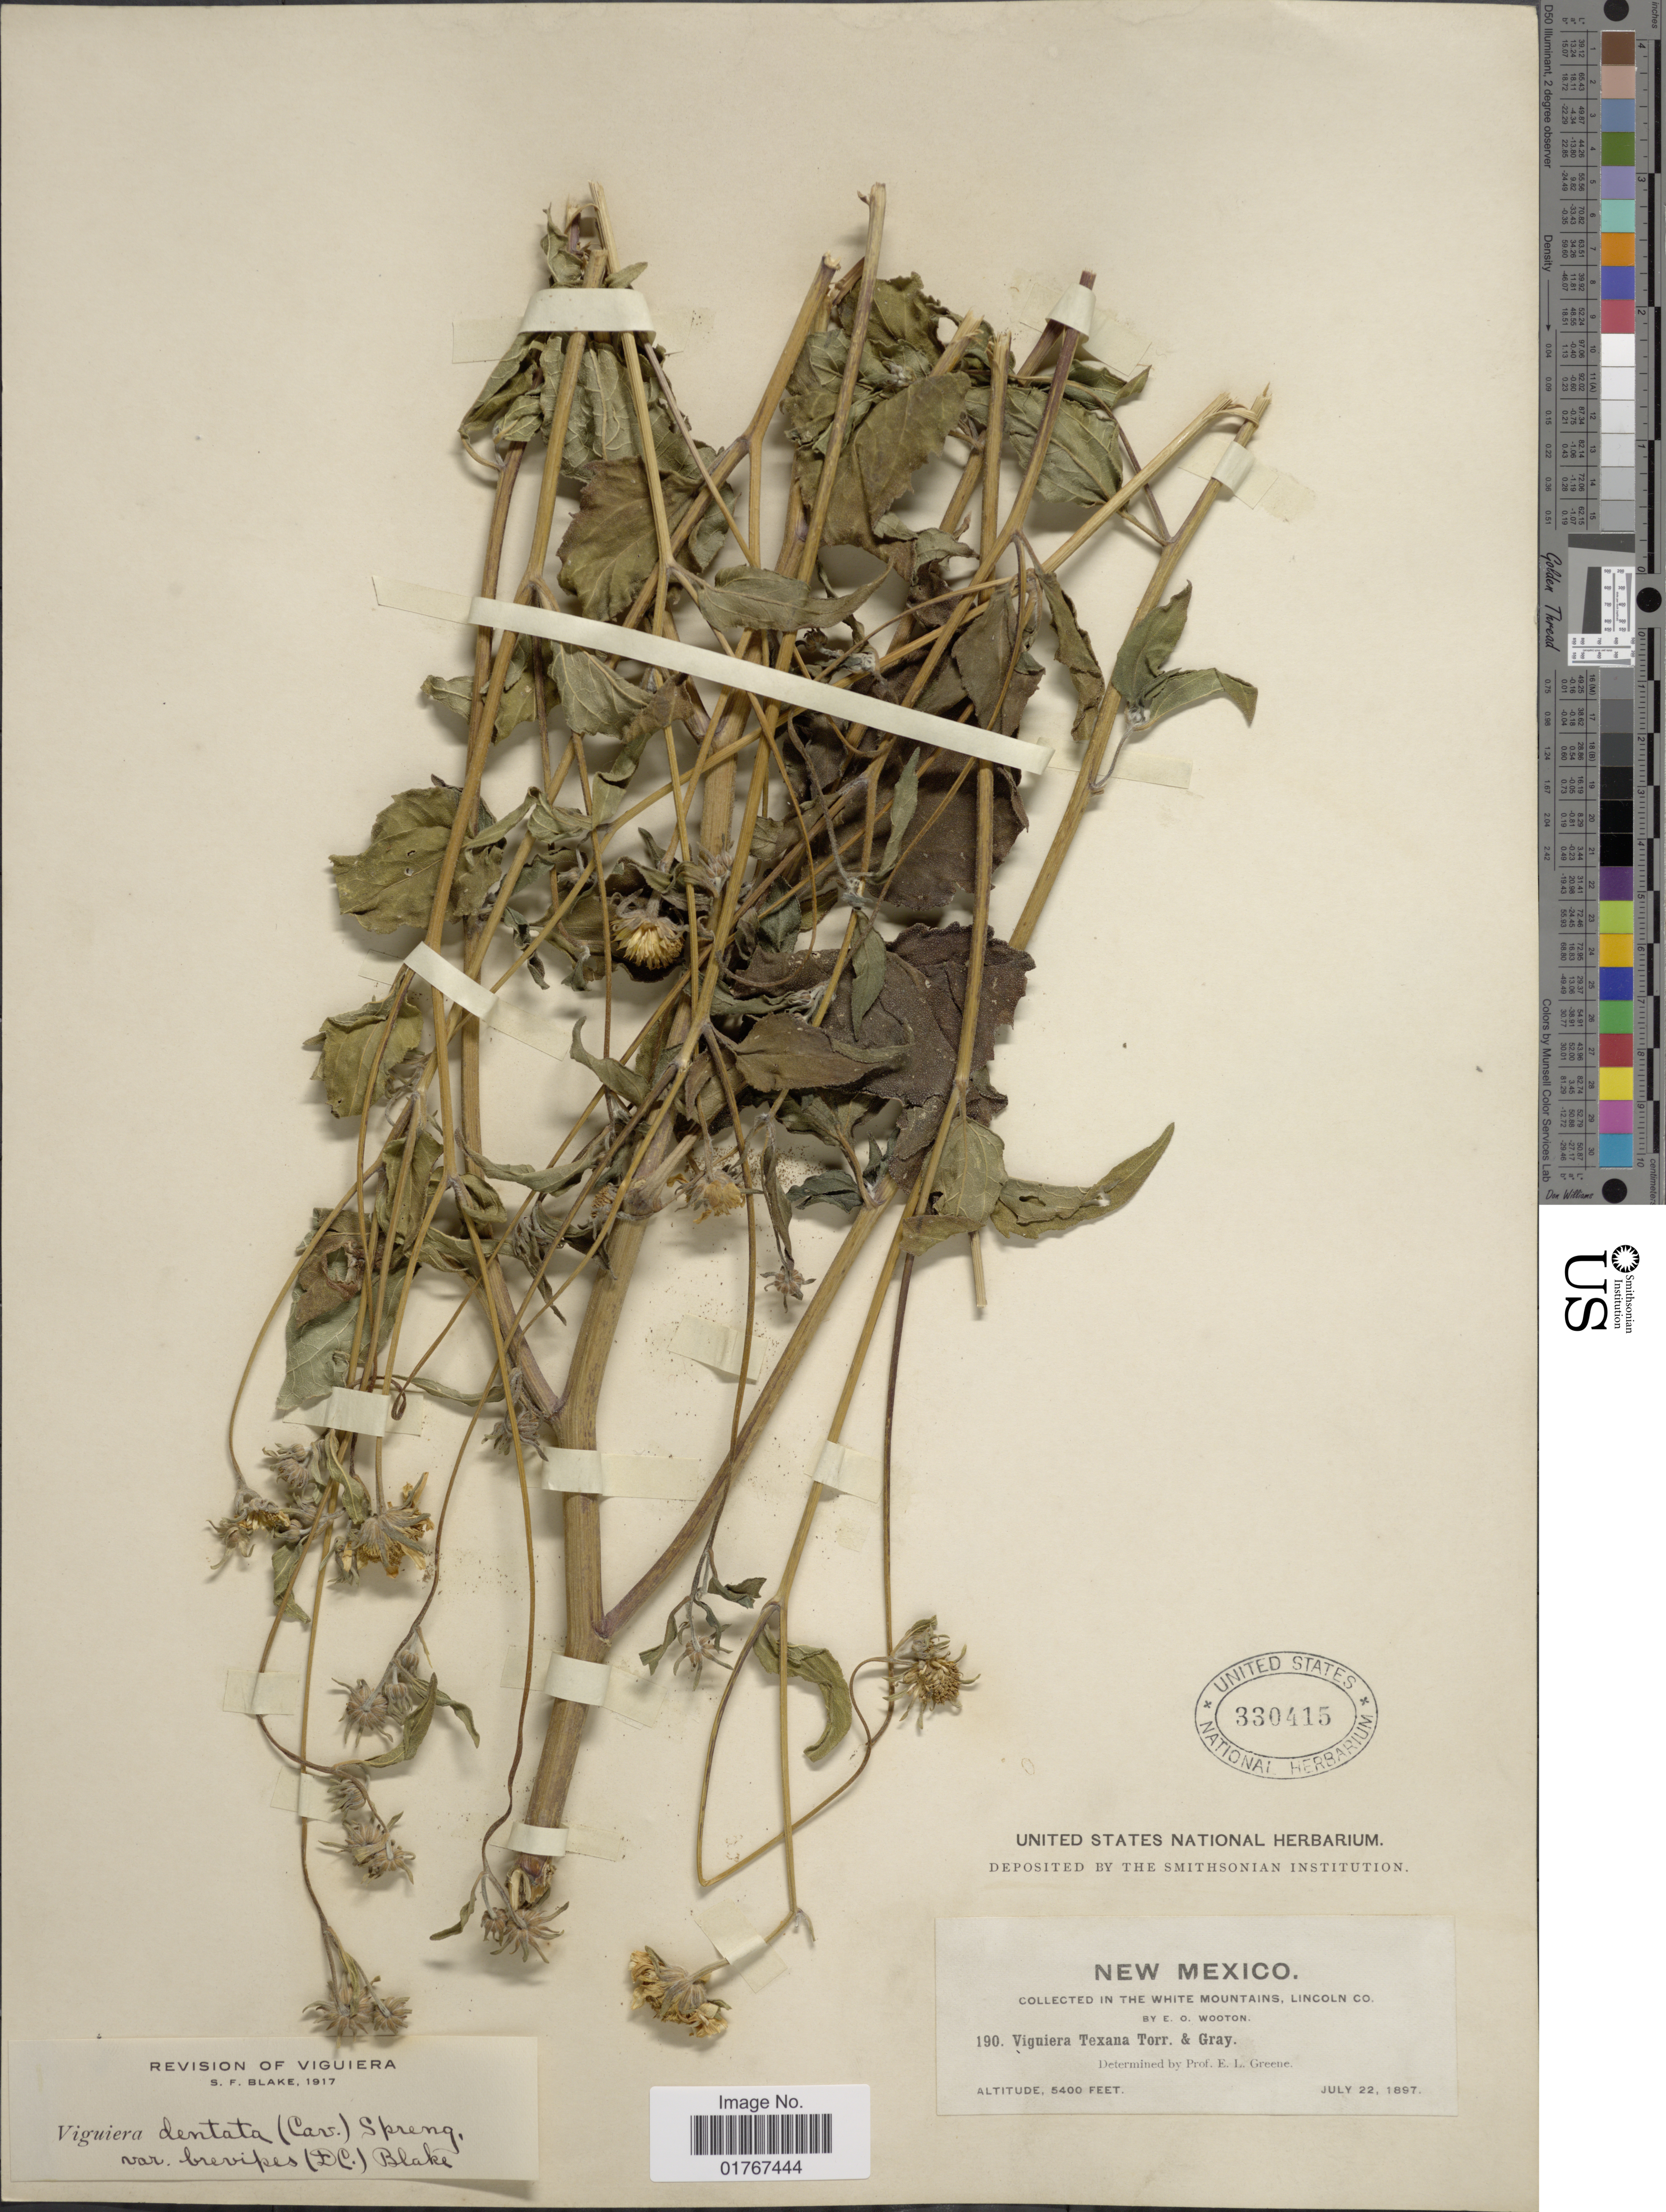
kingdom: Plantae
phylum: Tracheophyta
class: Magnoliopsida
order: Asterales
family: Asteraceae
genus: Viguiera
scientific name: Viguiera dentata var. brevipes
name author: (DC.) S.F. Blake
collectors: E. O. Wooton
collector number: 190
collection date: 1897-07-22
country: United States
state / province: New Mexico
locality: In the White Mountains, Lincoln Co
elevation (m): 1646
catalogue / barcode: US 330415